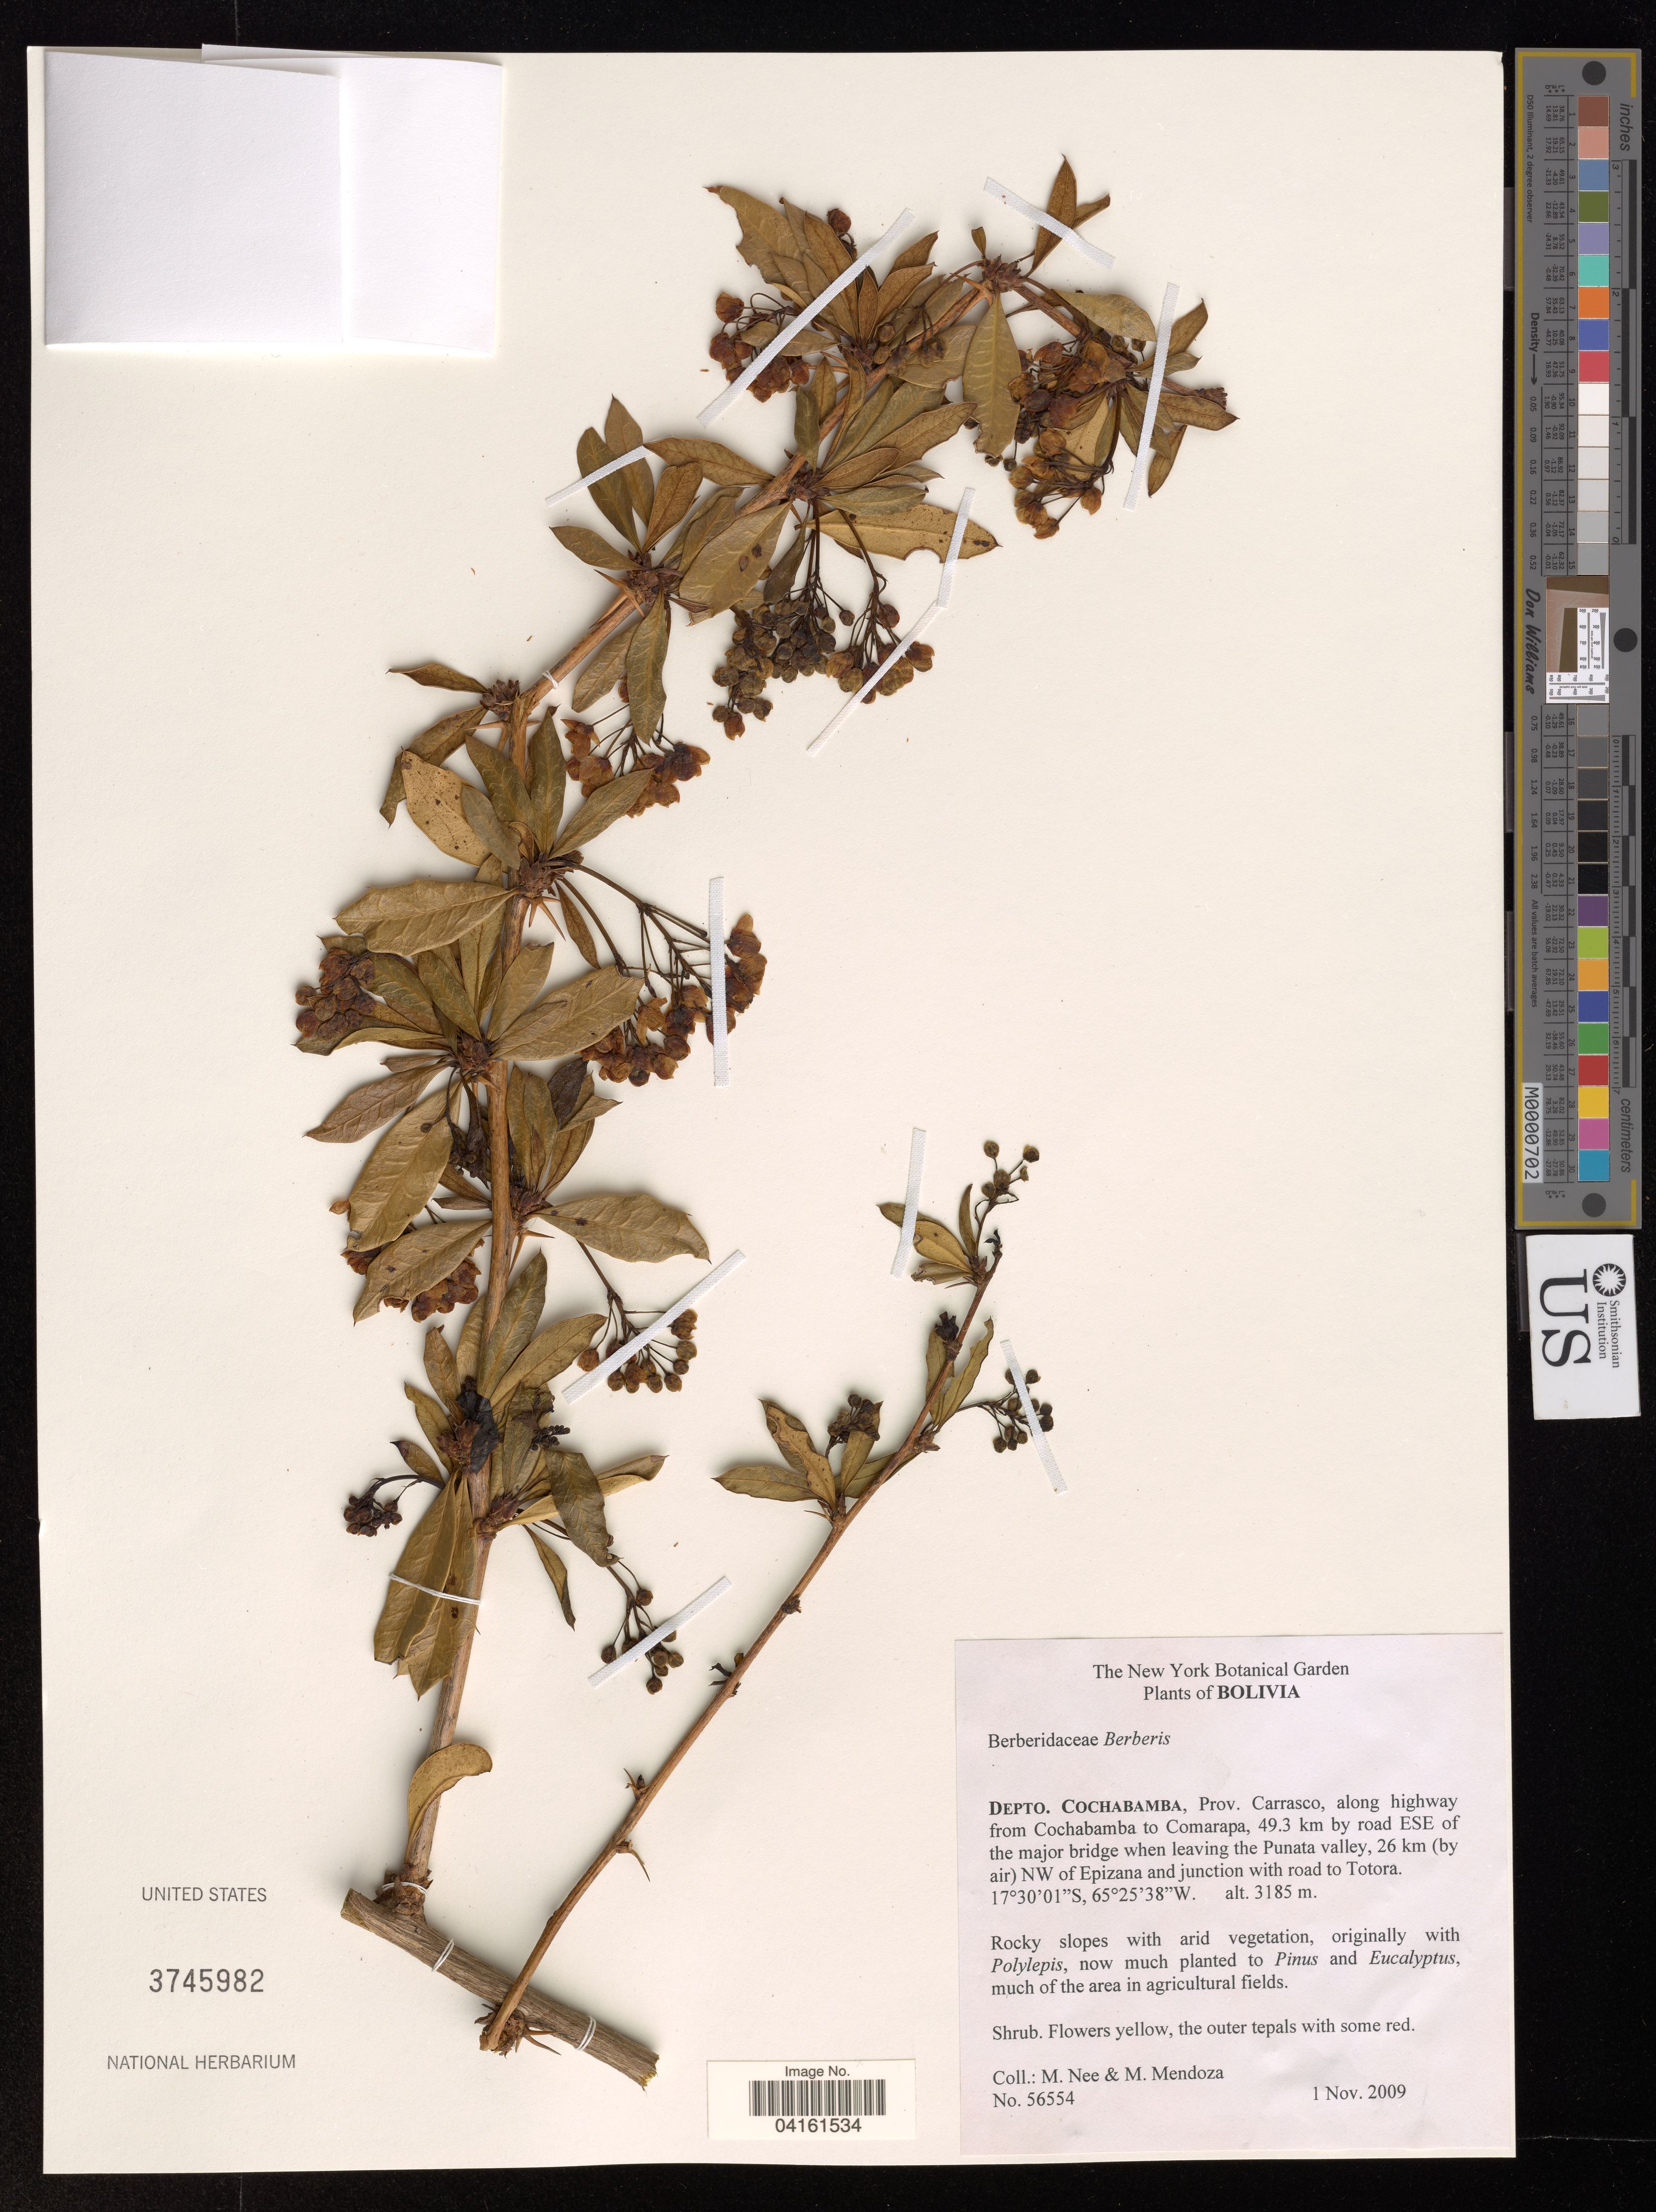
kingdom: Plantae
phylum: Tracheophyta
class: Magnoliopsida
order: Ranunculales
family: Berberidaceae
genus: Berberis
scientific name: Berberis sp.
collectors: M. Nee & M. Mendoza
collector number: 56554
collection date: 2009-11-01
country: Bolivia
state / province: Cochabamba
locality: Prov. Carrasco, along highway from Cochabamba to Comarapa, 49.3 km by road ESE of the major bridge when leaving the Punata valley, 26 km (by air) NW of Epizana and junction with road to Totora.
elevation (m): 3185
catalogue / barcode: US 3745982